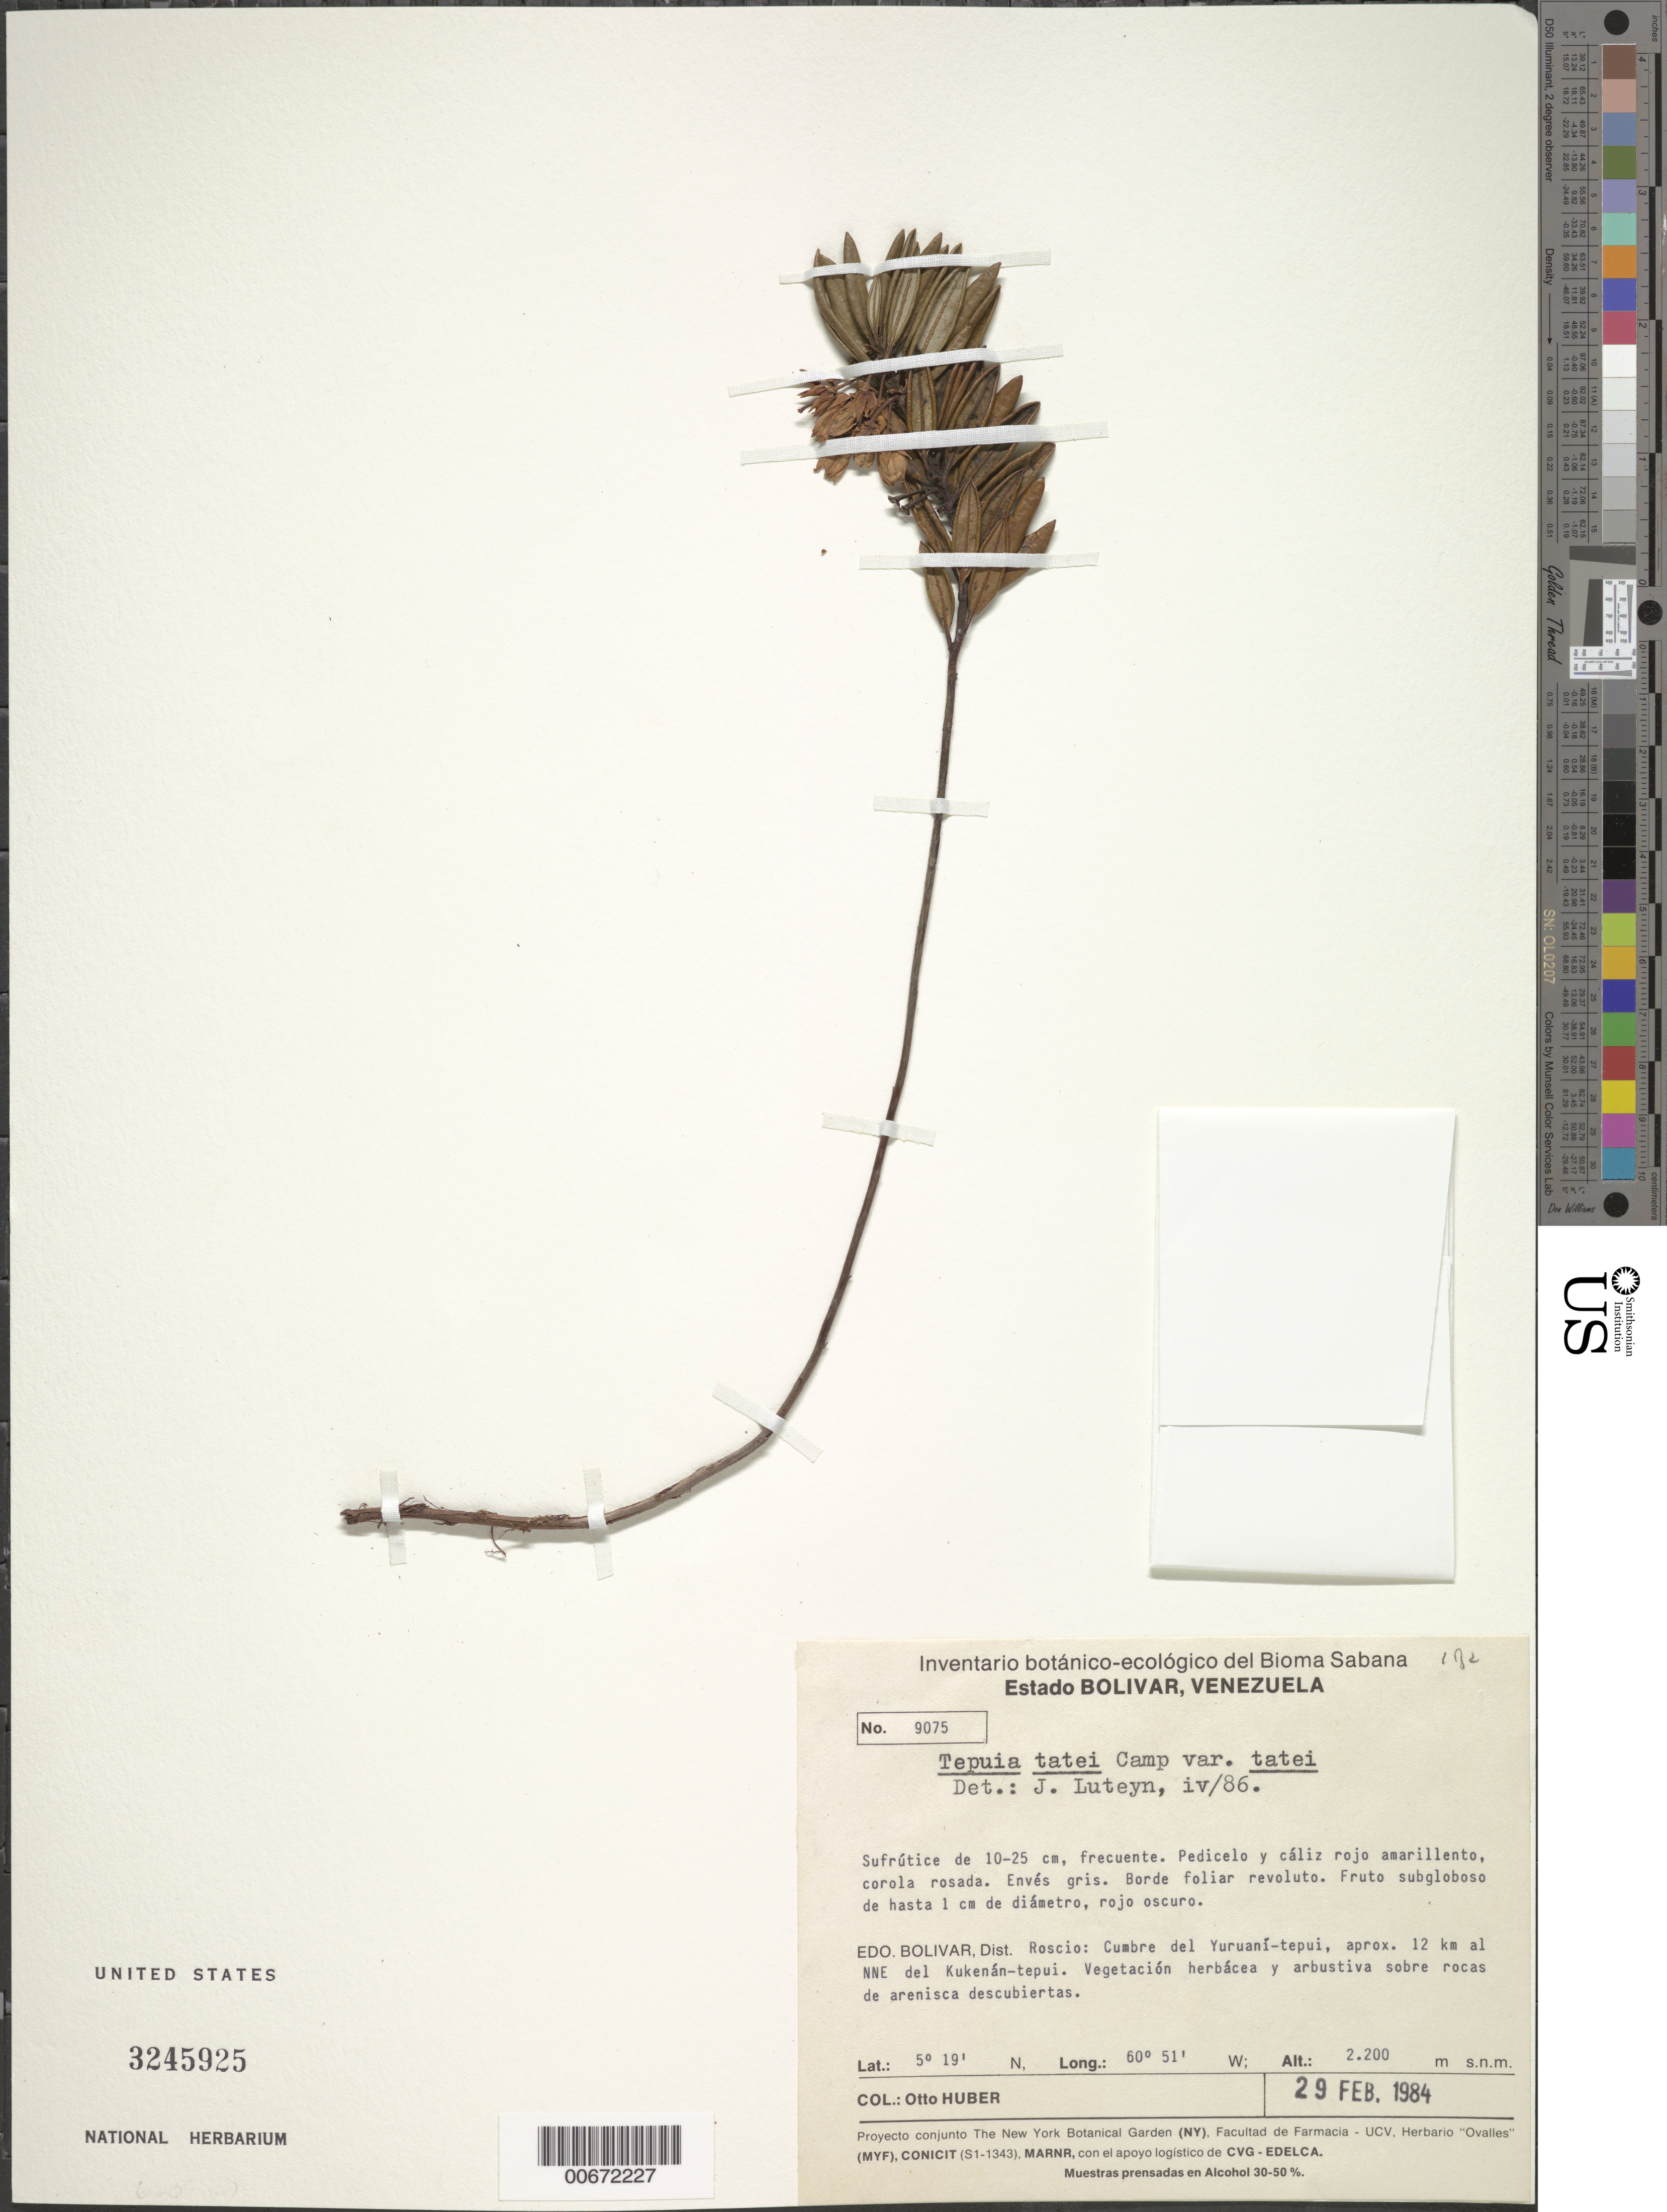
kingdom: Plantae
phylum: Tracheophyta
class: Magnoliopsida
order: Ericales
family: Ericaceae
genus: Tepuia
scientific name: Tepuia tatei var. tatei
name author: Camp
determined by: Luteyn, J. L.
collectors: O. Huber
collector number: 9075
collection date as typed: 29-Feb-84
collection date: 1984-02-29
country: Venezuela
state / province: Bolívar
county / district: Roscio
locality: Yuraní-tepuí, cumbre, 12 km NNE del Kukenán-tepuí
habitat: Vegetación herbacea y arbustiva sobre rocas de arenisca descubiertas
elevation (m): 2200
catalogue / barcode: US 3245925